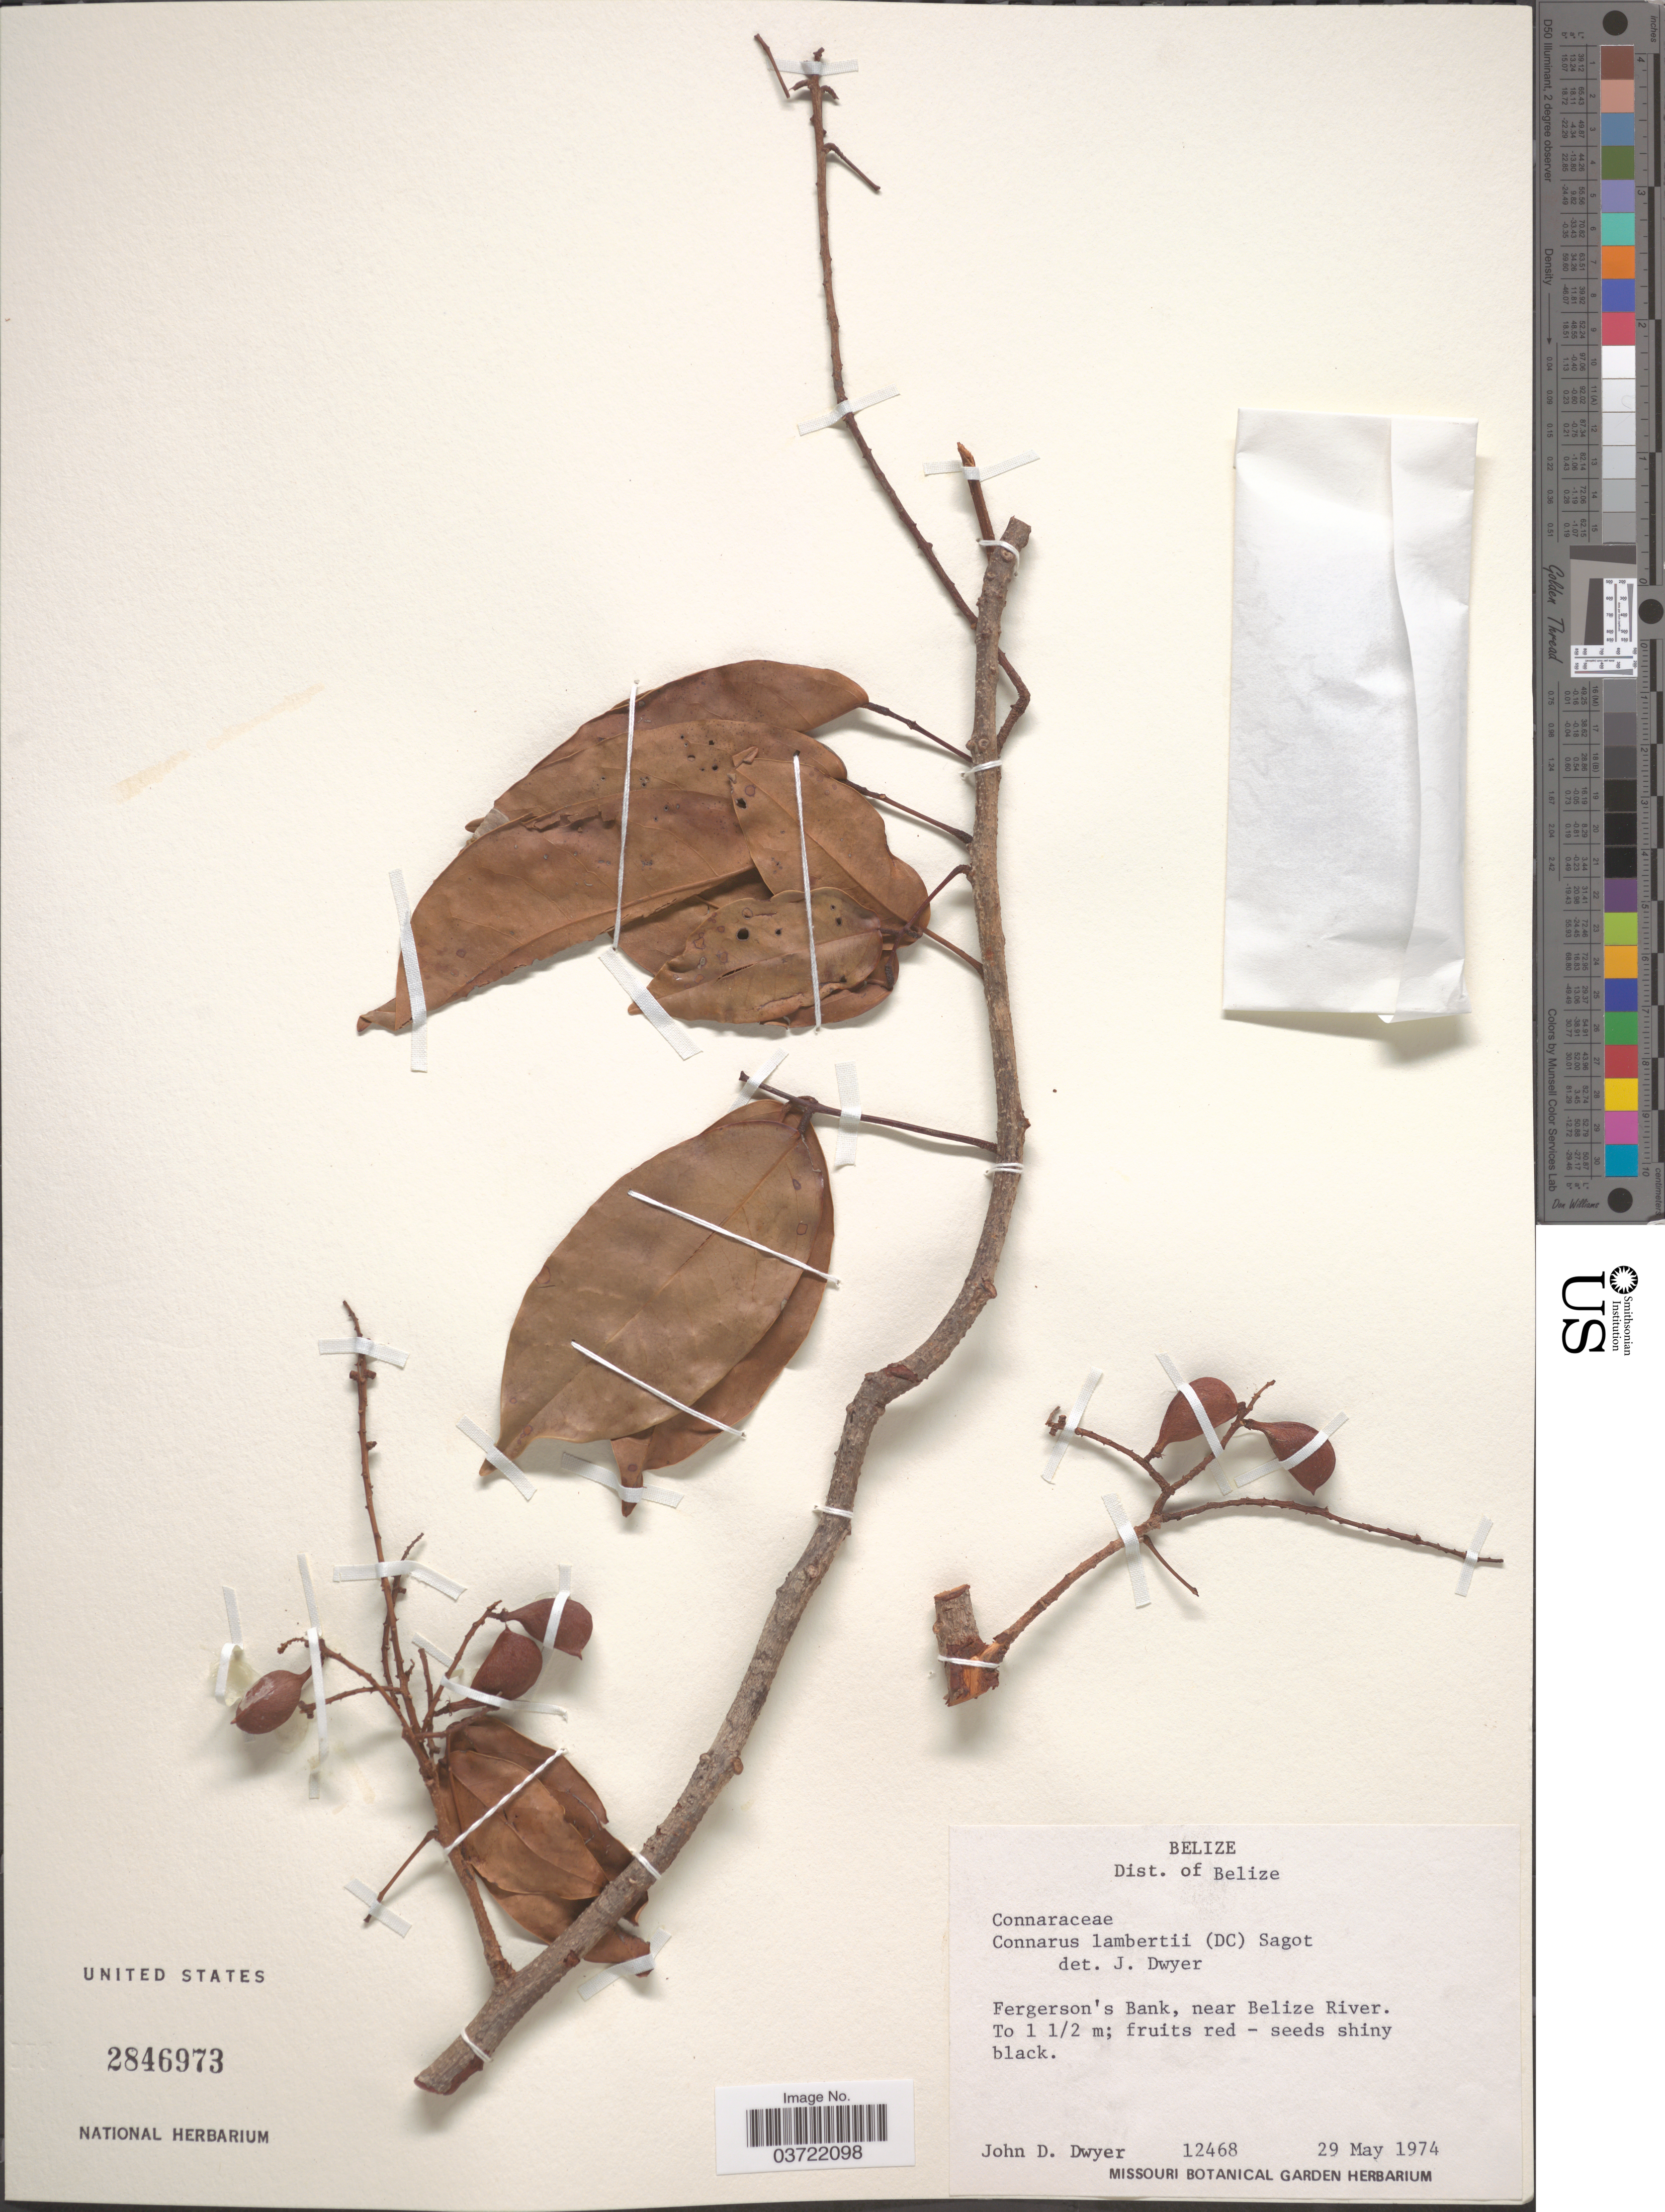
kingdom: Plantae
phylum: Tracheophyta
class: Magnoliopsida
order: Oxalidales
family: Connaraceae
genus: Connarus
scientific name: Connarus lambertii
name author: (DC.) Sagot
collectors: J. D. Dwyer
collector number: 12468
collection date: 1974-05-29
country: Belize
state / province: Belize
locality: Dist. of Belize. Fergerson's Bank, near Belize River.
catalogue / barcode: US 2846973